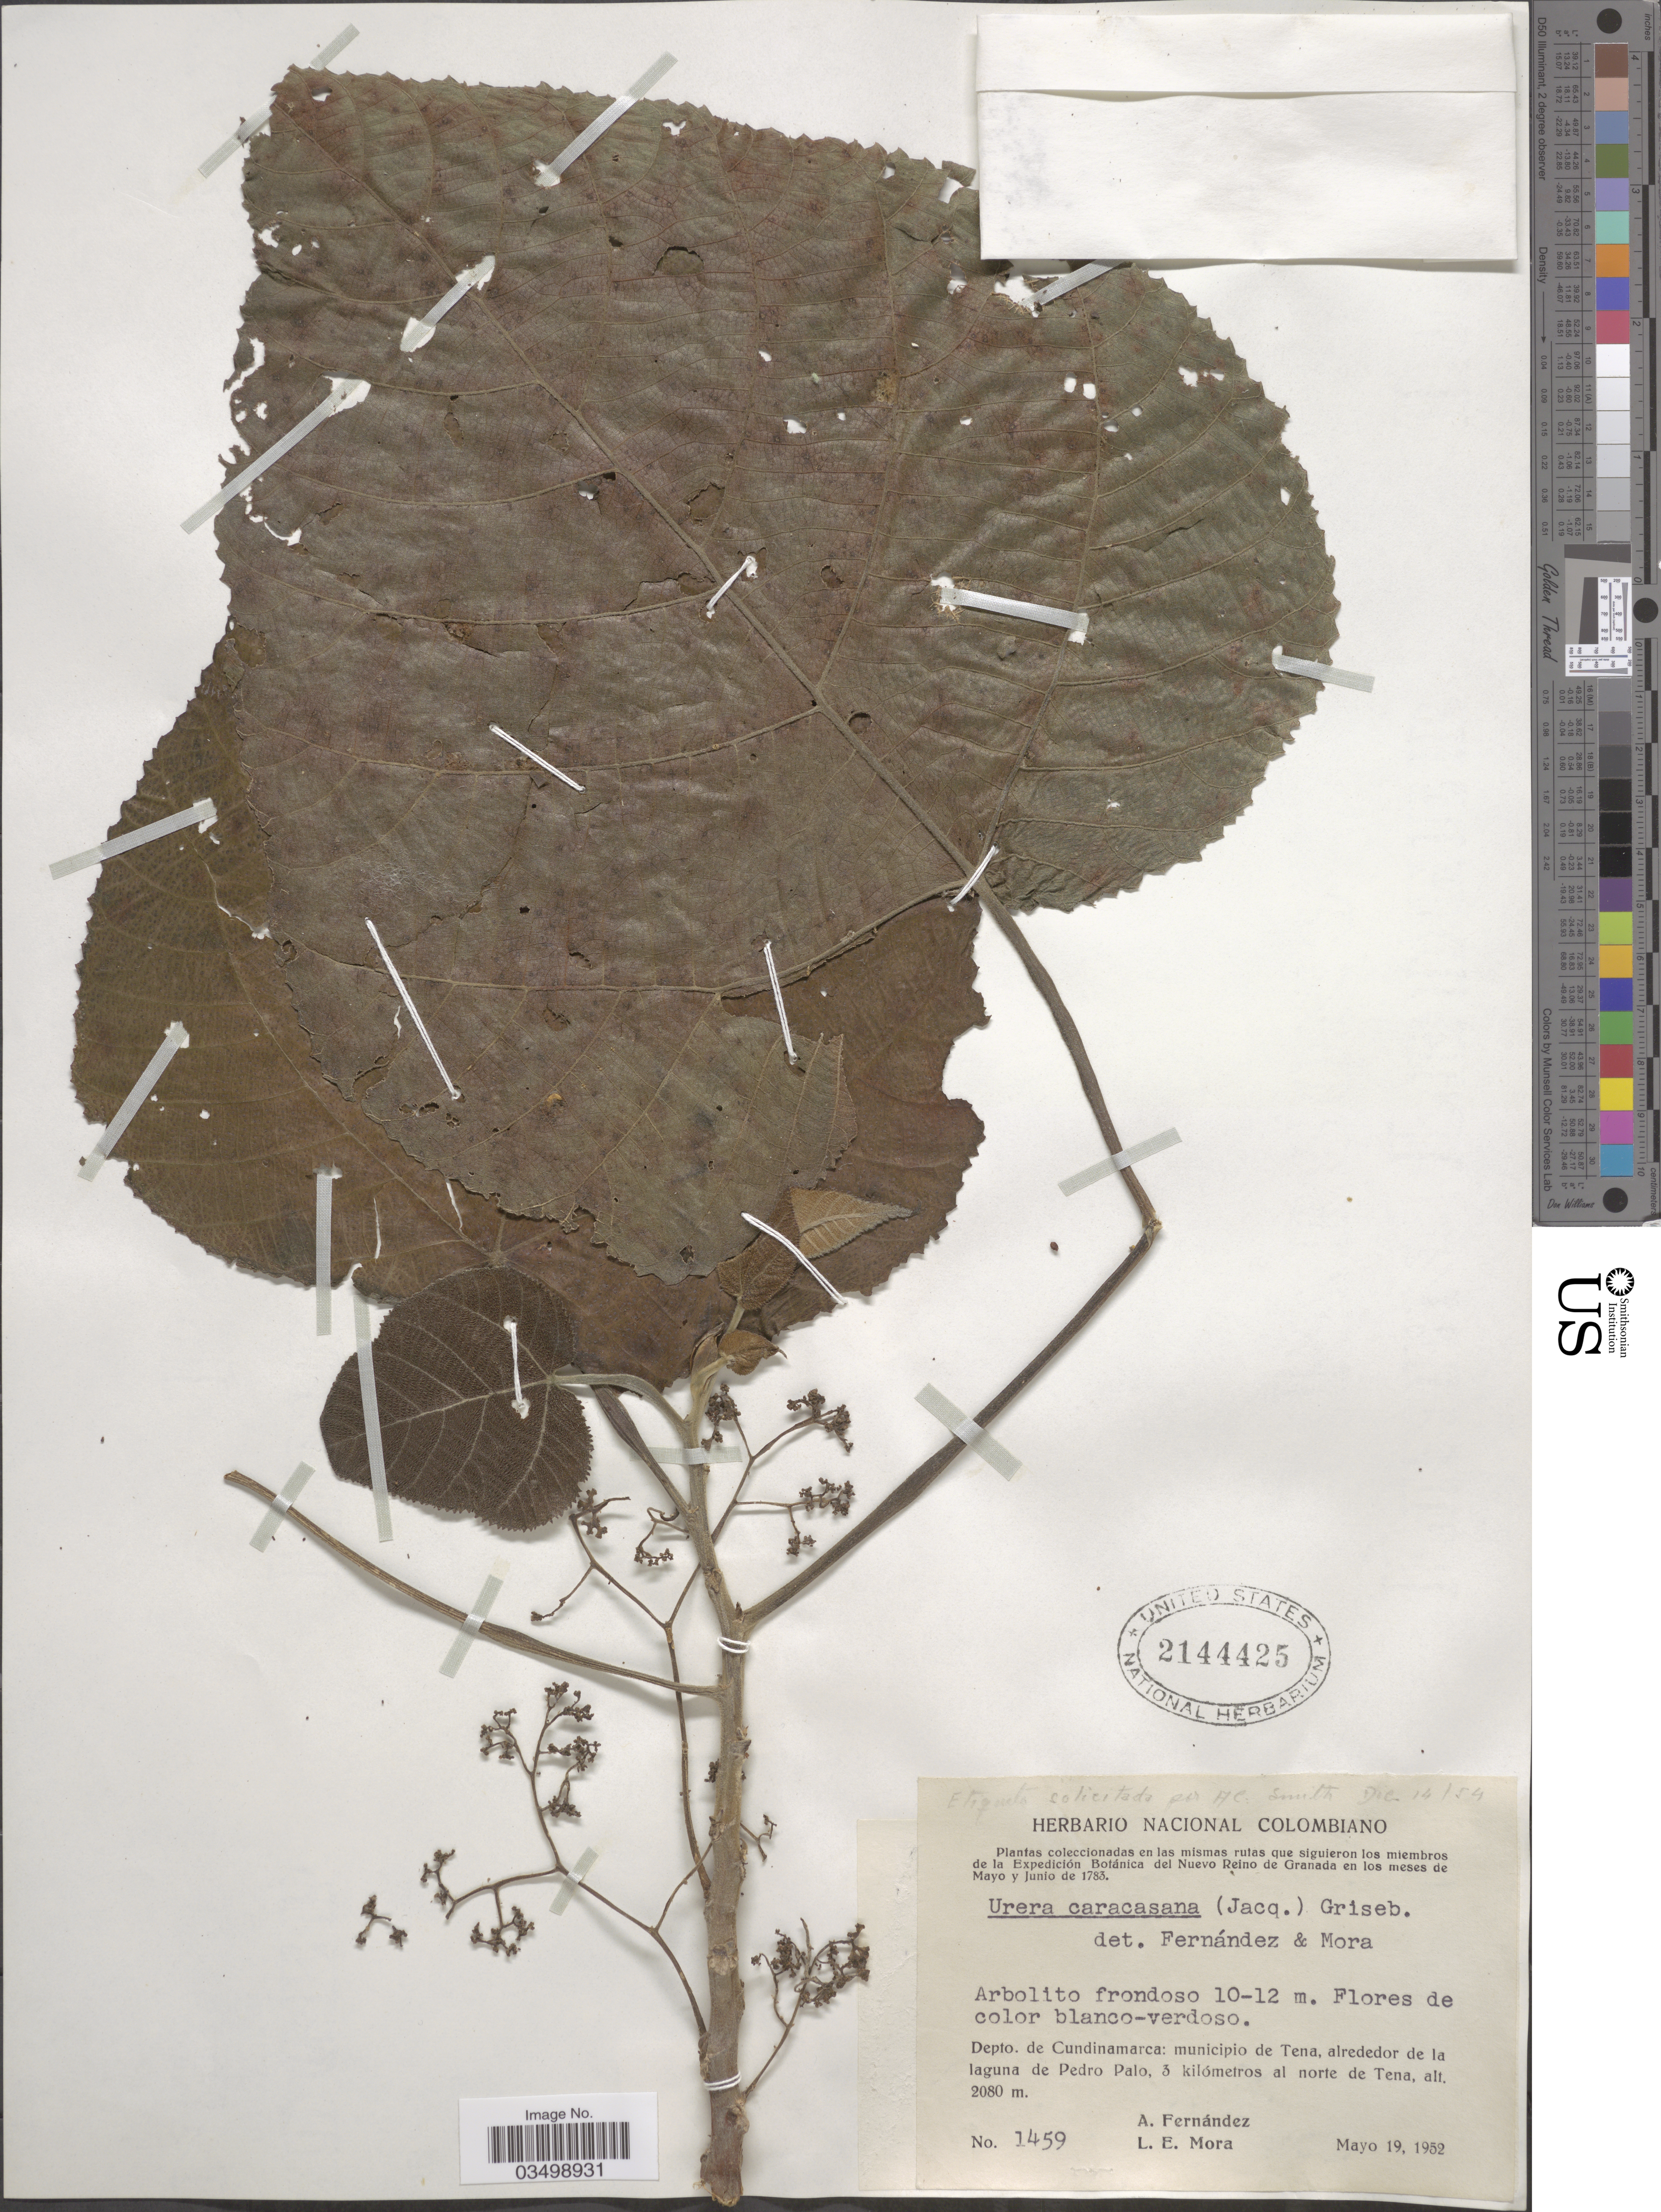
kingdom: Plantae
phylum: Tracheophyta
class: Magnoliopsida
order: Rosales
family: Urticaceae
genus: Urera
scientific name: Urera caracasana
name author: (Jacq.) Gaudich. ex Griseb.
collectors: A. Fernández & L. Mora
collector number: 1459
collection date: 1952-05-19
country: Colombia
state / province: Cundinamarca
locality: Depto. de Cundinamarca: municipio de Tena, alrededor de la laguna de Pedro Palo, 3 kilómetros al norte de Tena.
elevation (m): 2080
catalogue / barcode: US 2144425